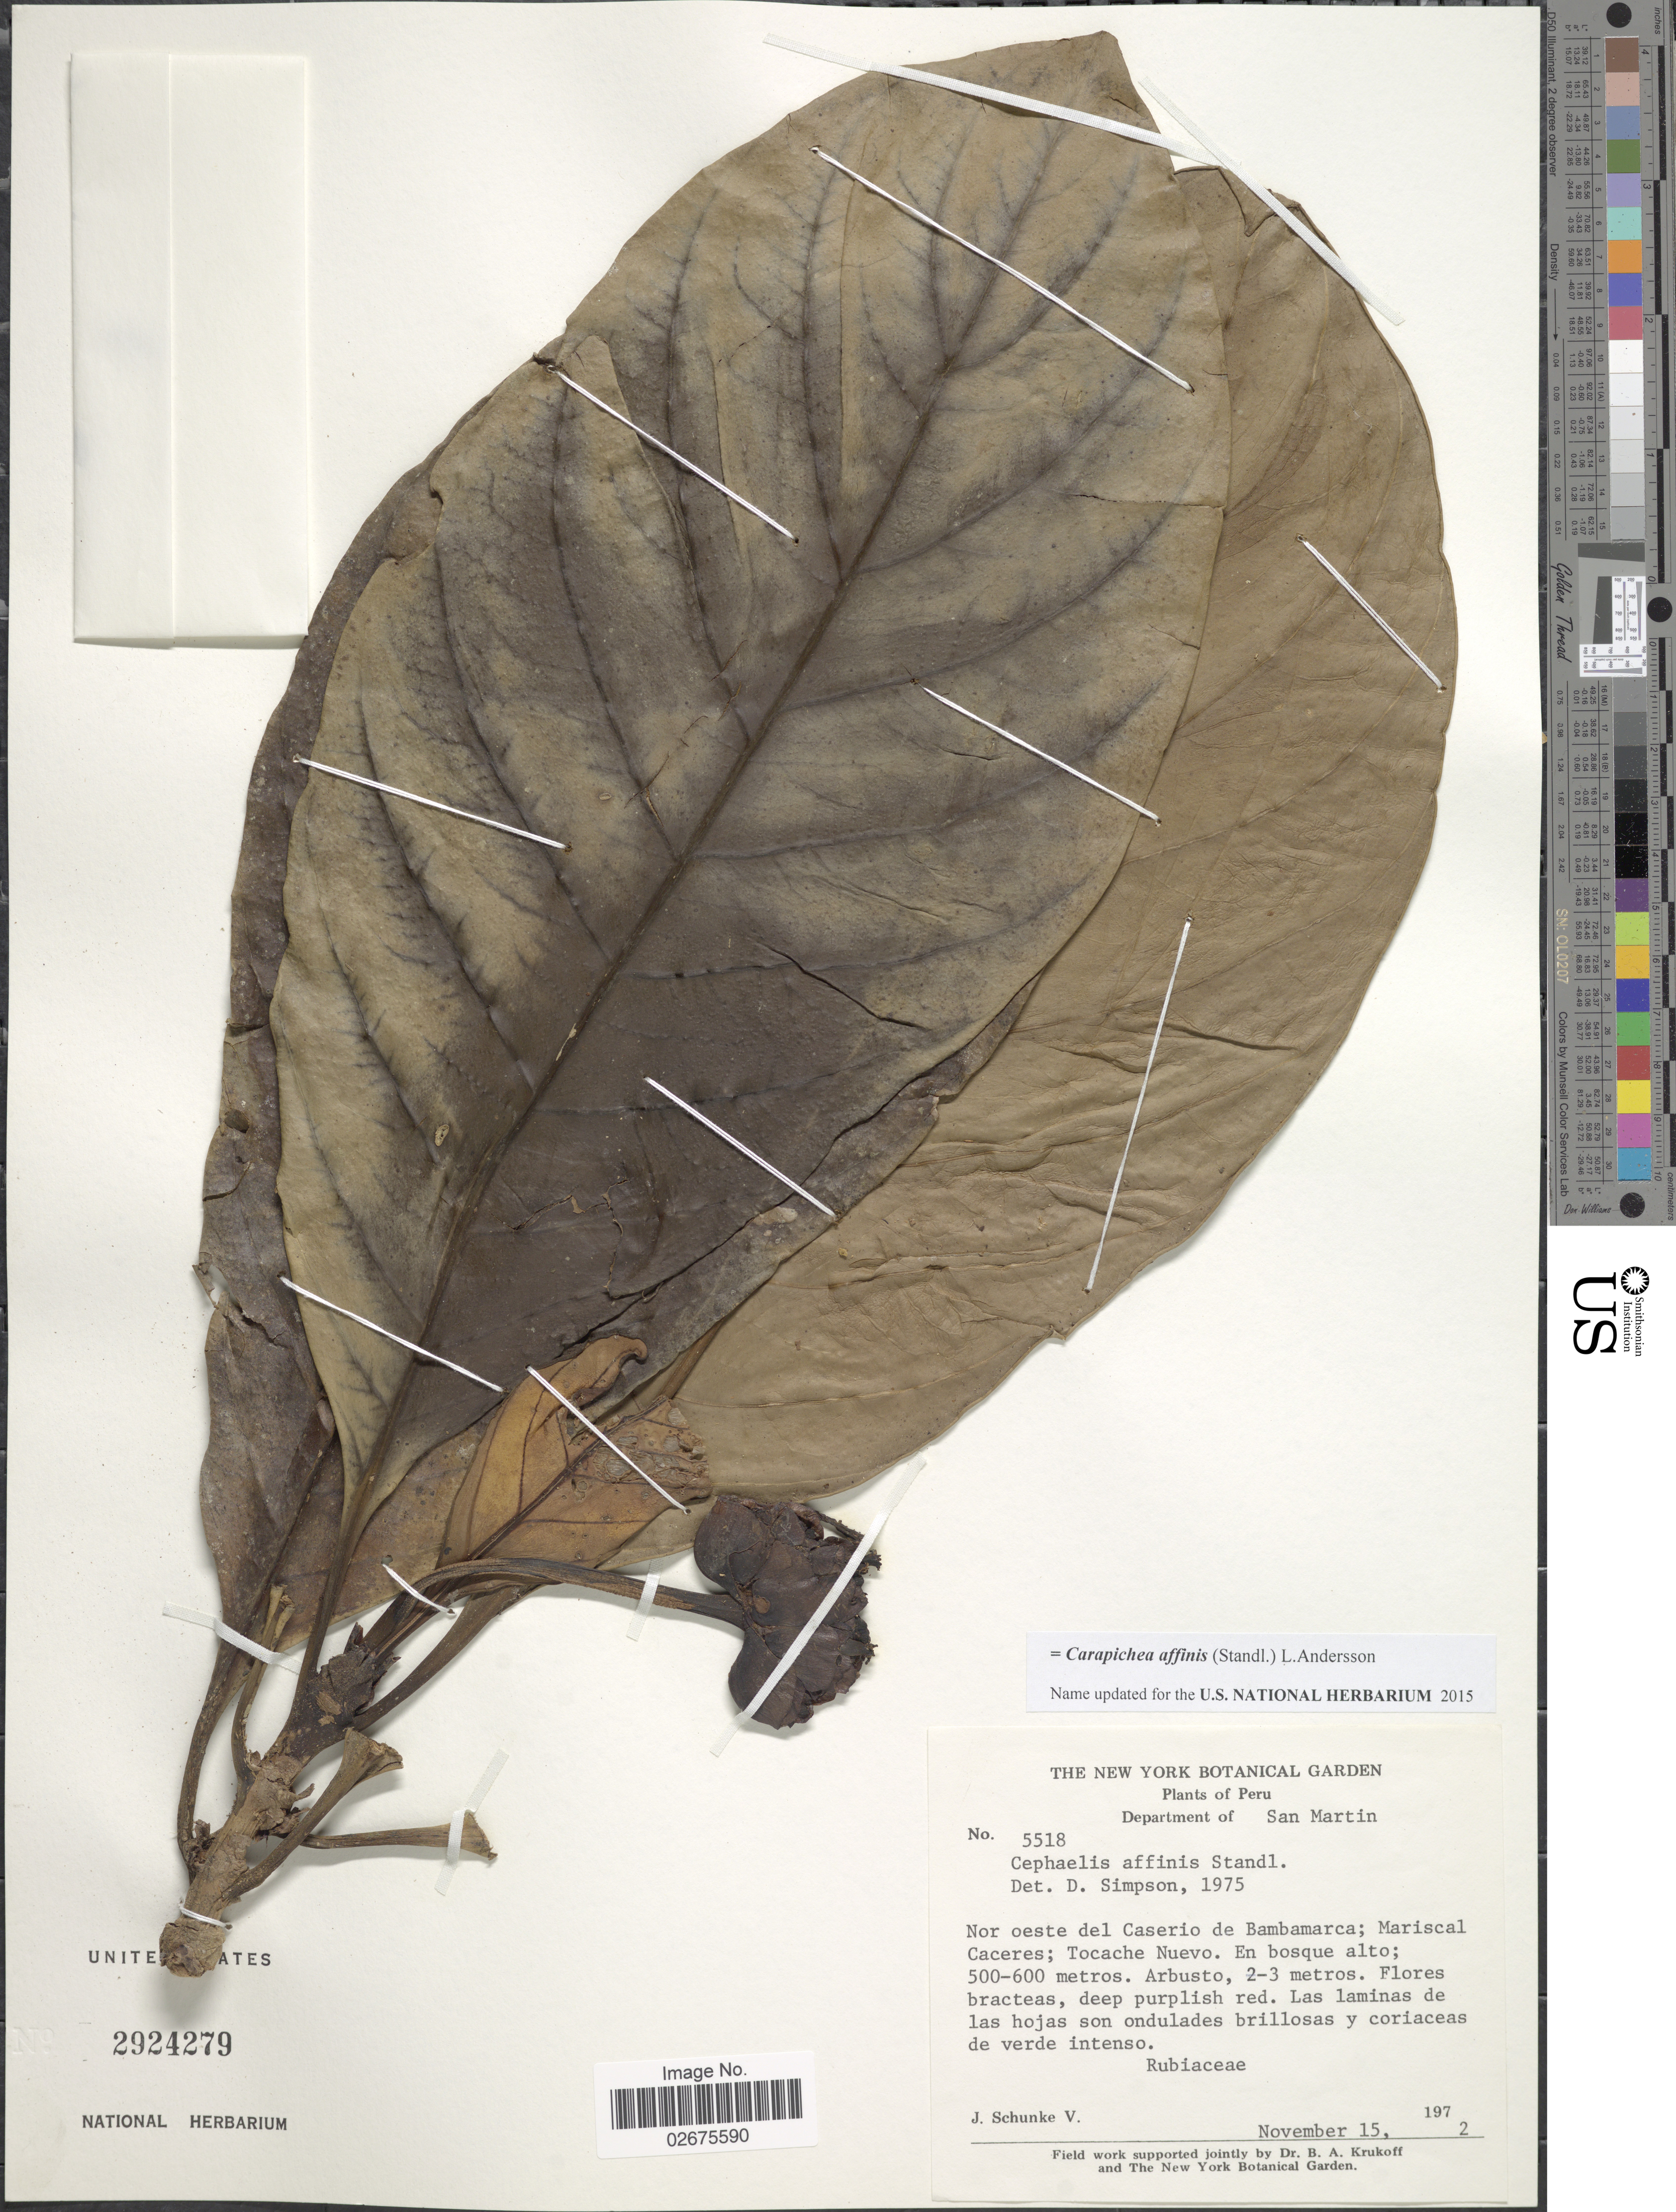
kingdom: Plantae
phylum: Tracheophyta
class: Magnoliopsida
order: Gentianales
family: Rubiaceae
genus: Carapichea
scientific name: Carapichea affinis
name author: (Standl.) L. Andersson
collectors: J. Schunke Vigo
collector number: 5518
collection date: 1972-11-15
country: Peru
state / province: San Martín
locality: Nor oeste del Caserio de Bambamarca; Mariscal Caceres; Tocache Nuevo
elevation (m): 500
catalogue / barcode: US 2924279